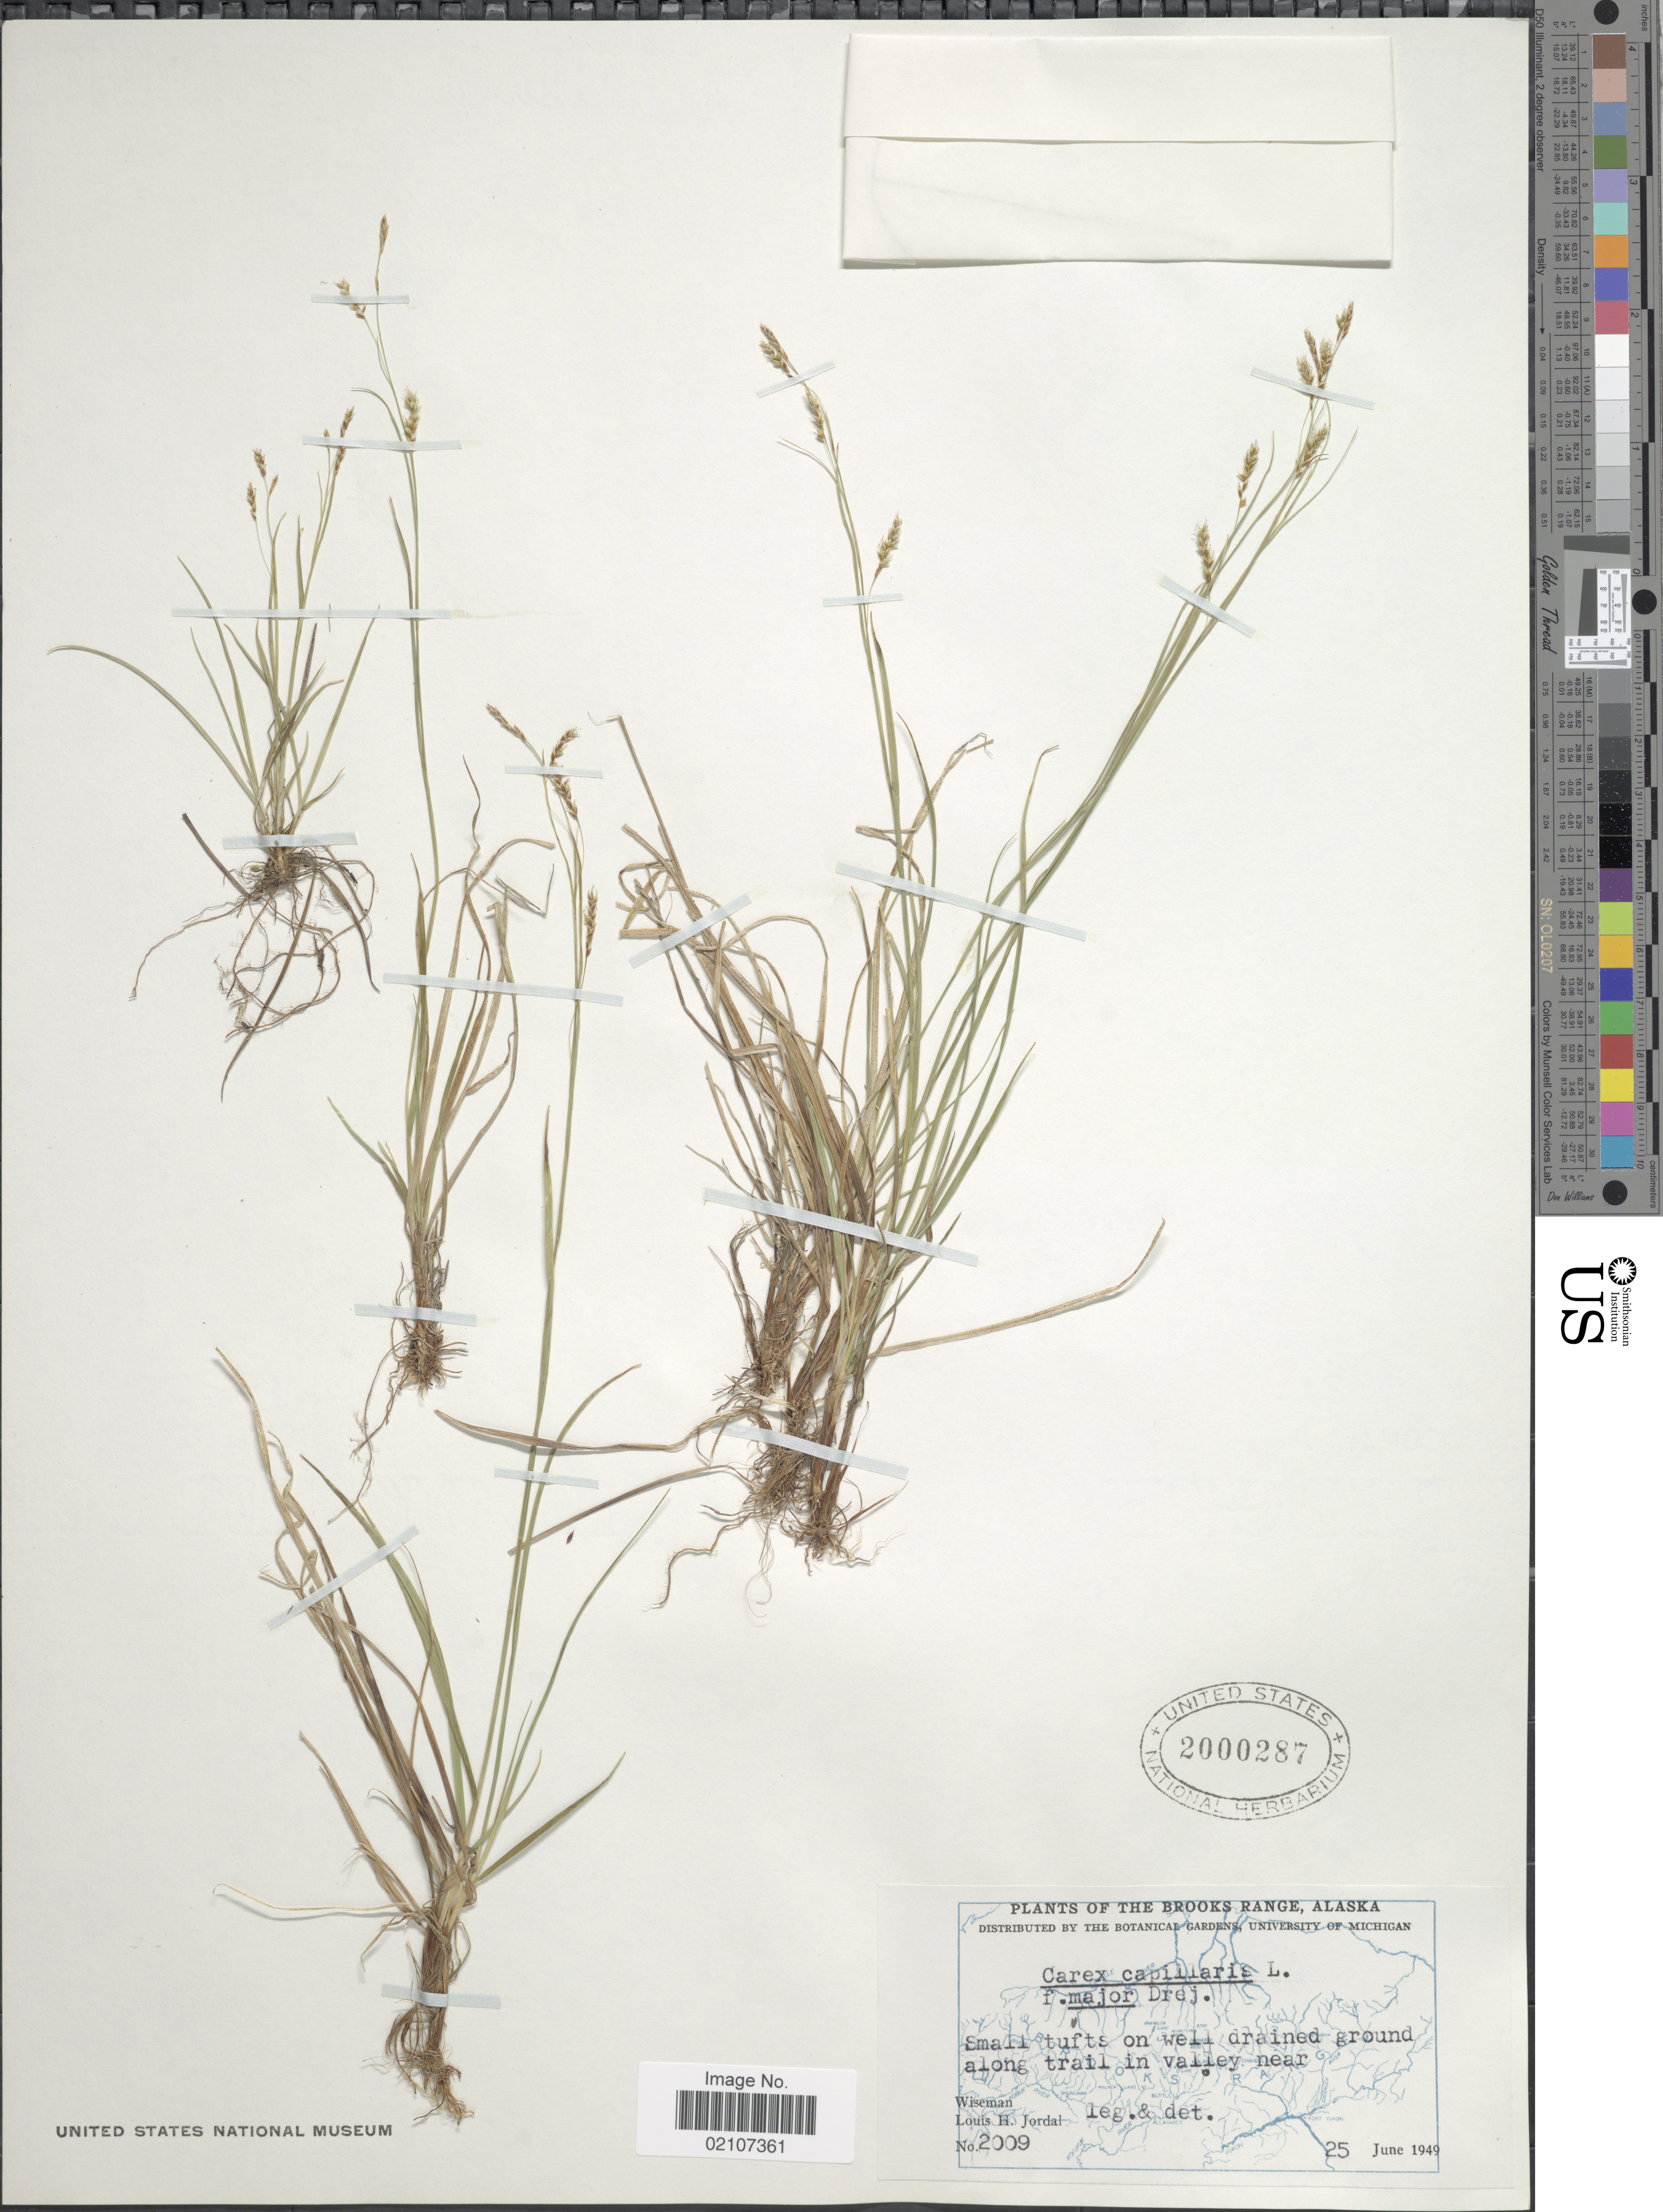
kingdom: Plantae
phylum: Tracheophyta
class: Liliopsida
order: Poales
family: Cyperaceae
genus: Carex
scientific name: Carex capillaris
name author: L.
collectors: L. Jordal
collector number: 2009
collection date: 1949-06-25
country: United States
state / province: Alaska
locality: Brooks Range. Small tufts on well drained ground along trail in valley near Wiseman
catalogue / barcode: US 2000287